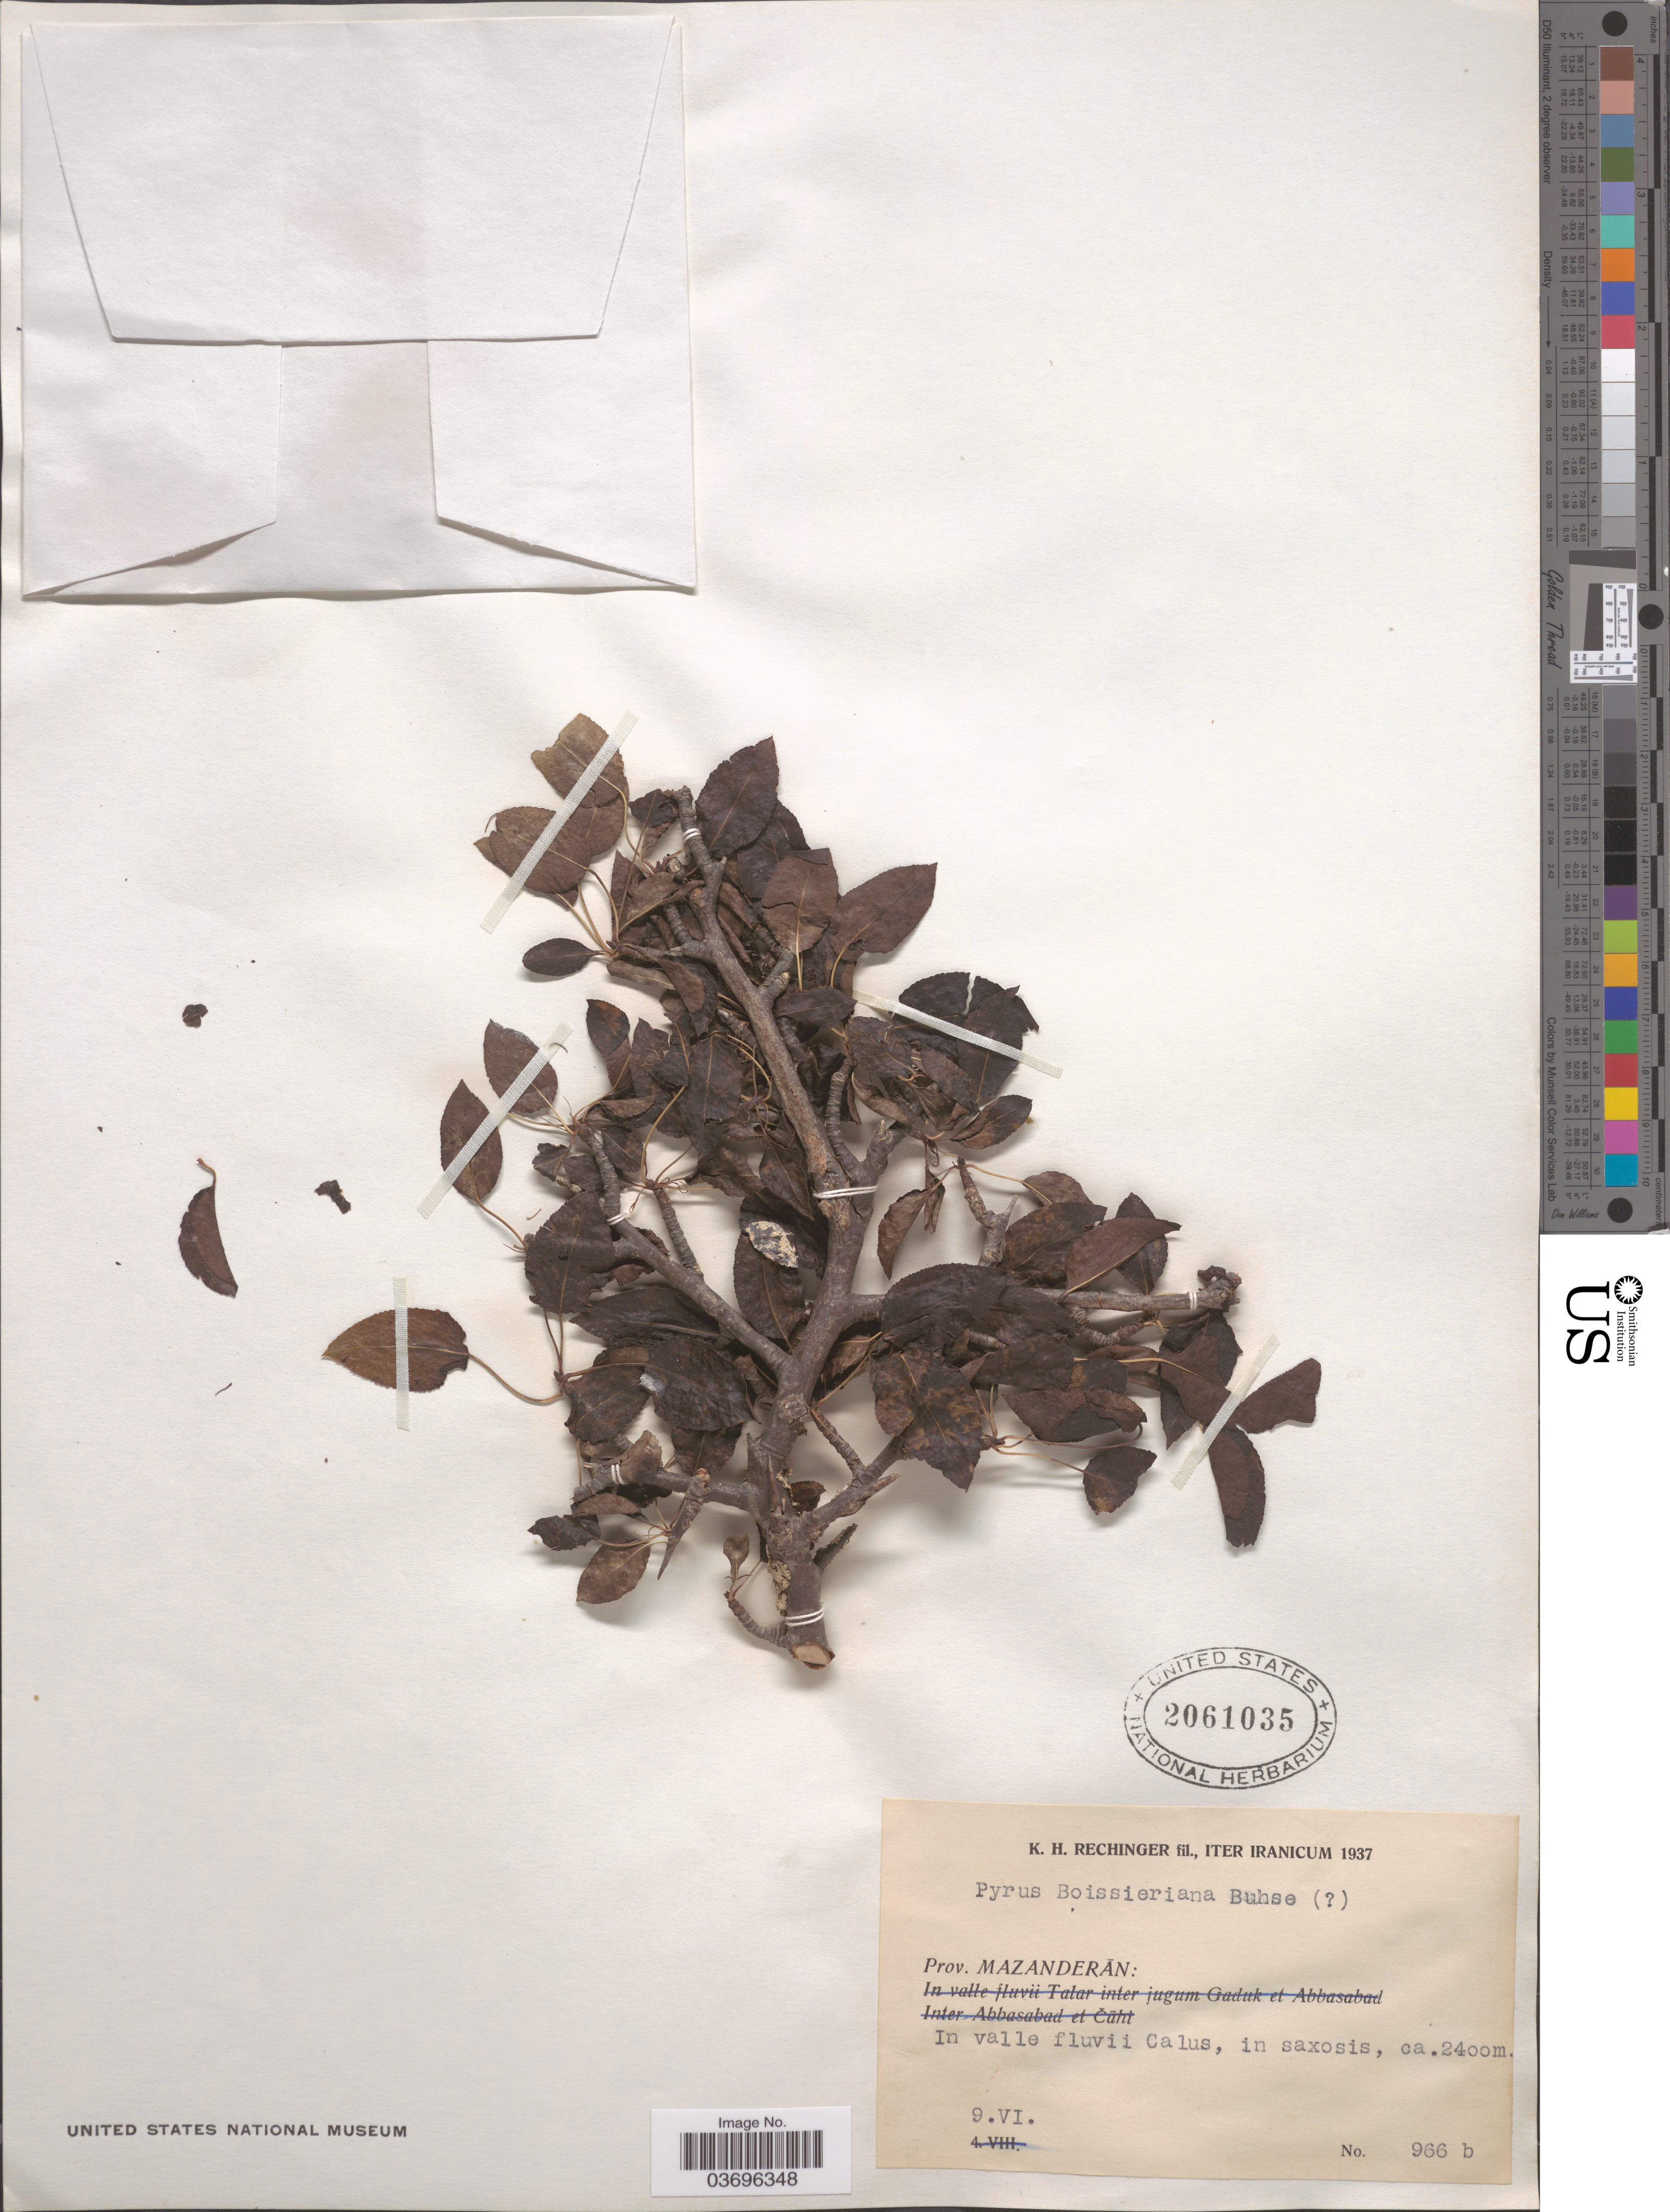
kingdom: Plantae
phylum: Tracheophyta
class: Magnoliopsida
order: Rosales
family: Rosaceae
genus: Pyrus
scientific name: Pyrus boissieriana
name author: Buhse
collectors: K. H. Rechinger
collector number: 966b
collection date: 1937-06-09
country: Iran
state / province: Mazandaran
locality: In valle fluvii Calus, in saxosis.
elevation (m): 2400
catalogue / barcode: US 2061035